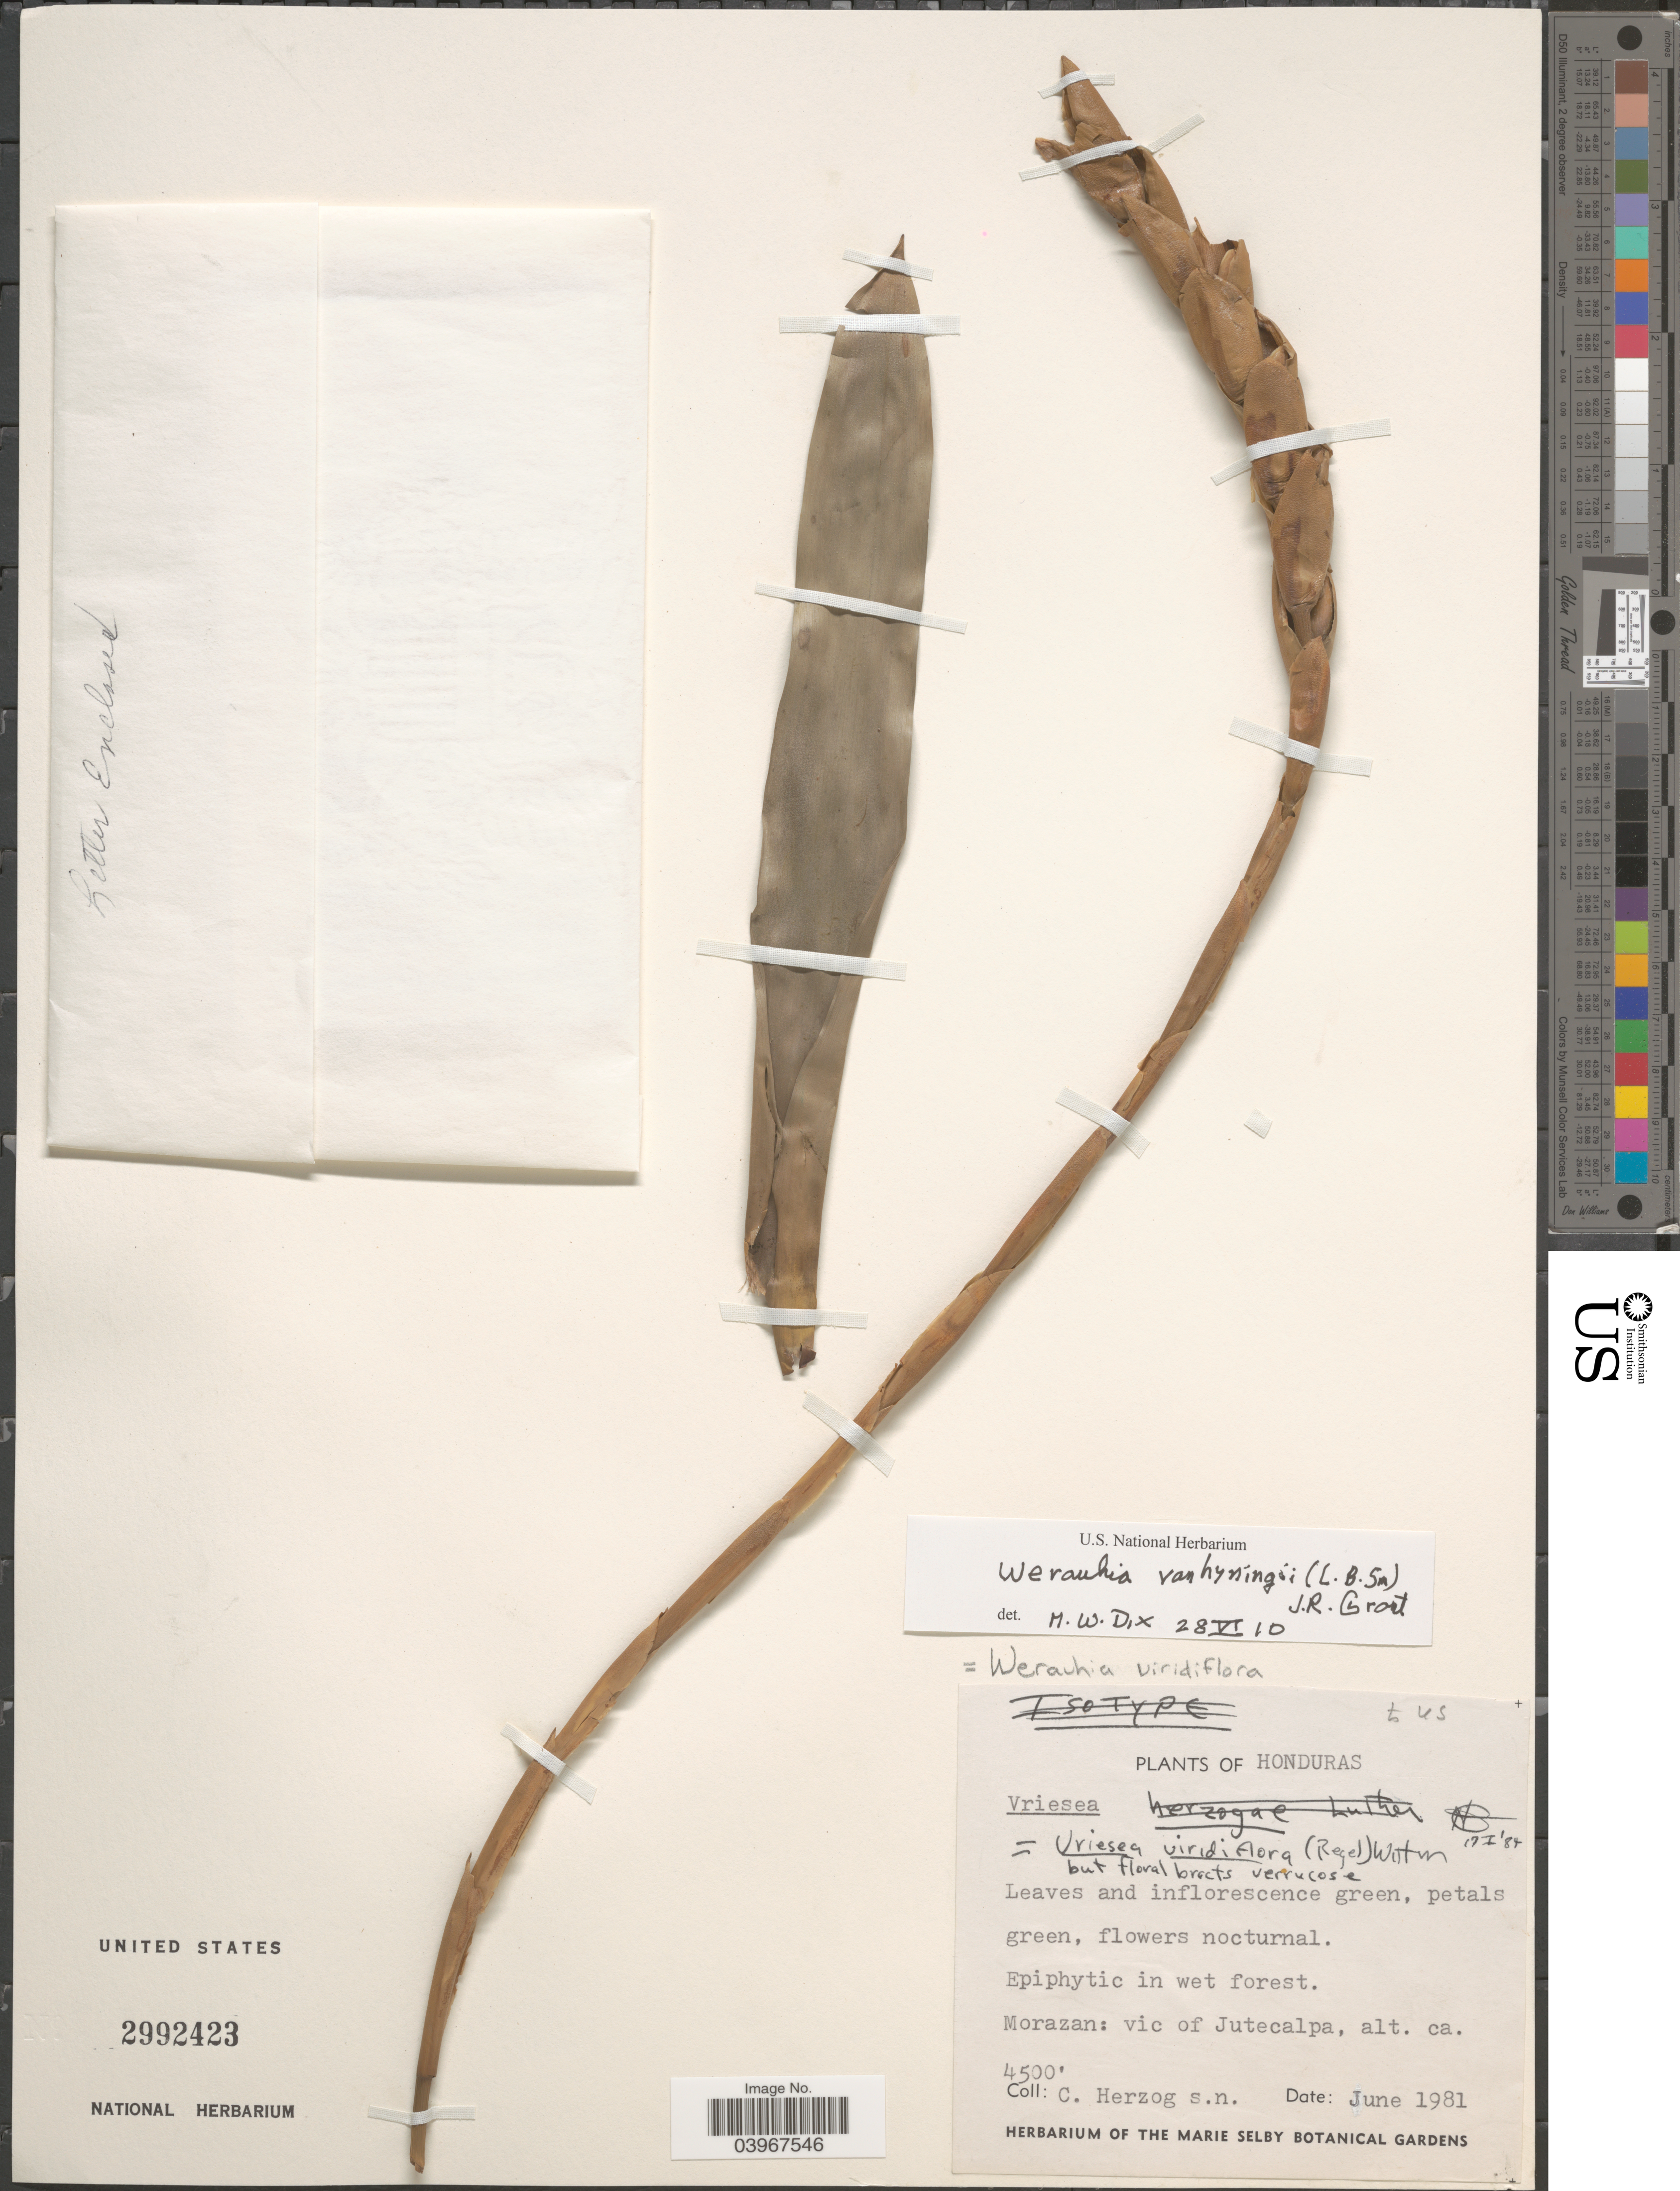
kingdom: Plantae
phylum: Tracheophyta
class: Liliopsida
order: Poales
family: Bromeliaceae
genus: Werauhia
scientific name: Werauhia viridiflora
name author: (Regel) J.R. Grant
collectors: C. Herzog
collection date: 1981-06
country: Honduras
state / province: Fco. Morazán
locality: Morazan: vic of Jutecalpa.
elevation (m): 1372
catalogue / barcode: US 2992423